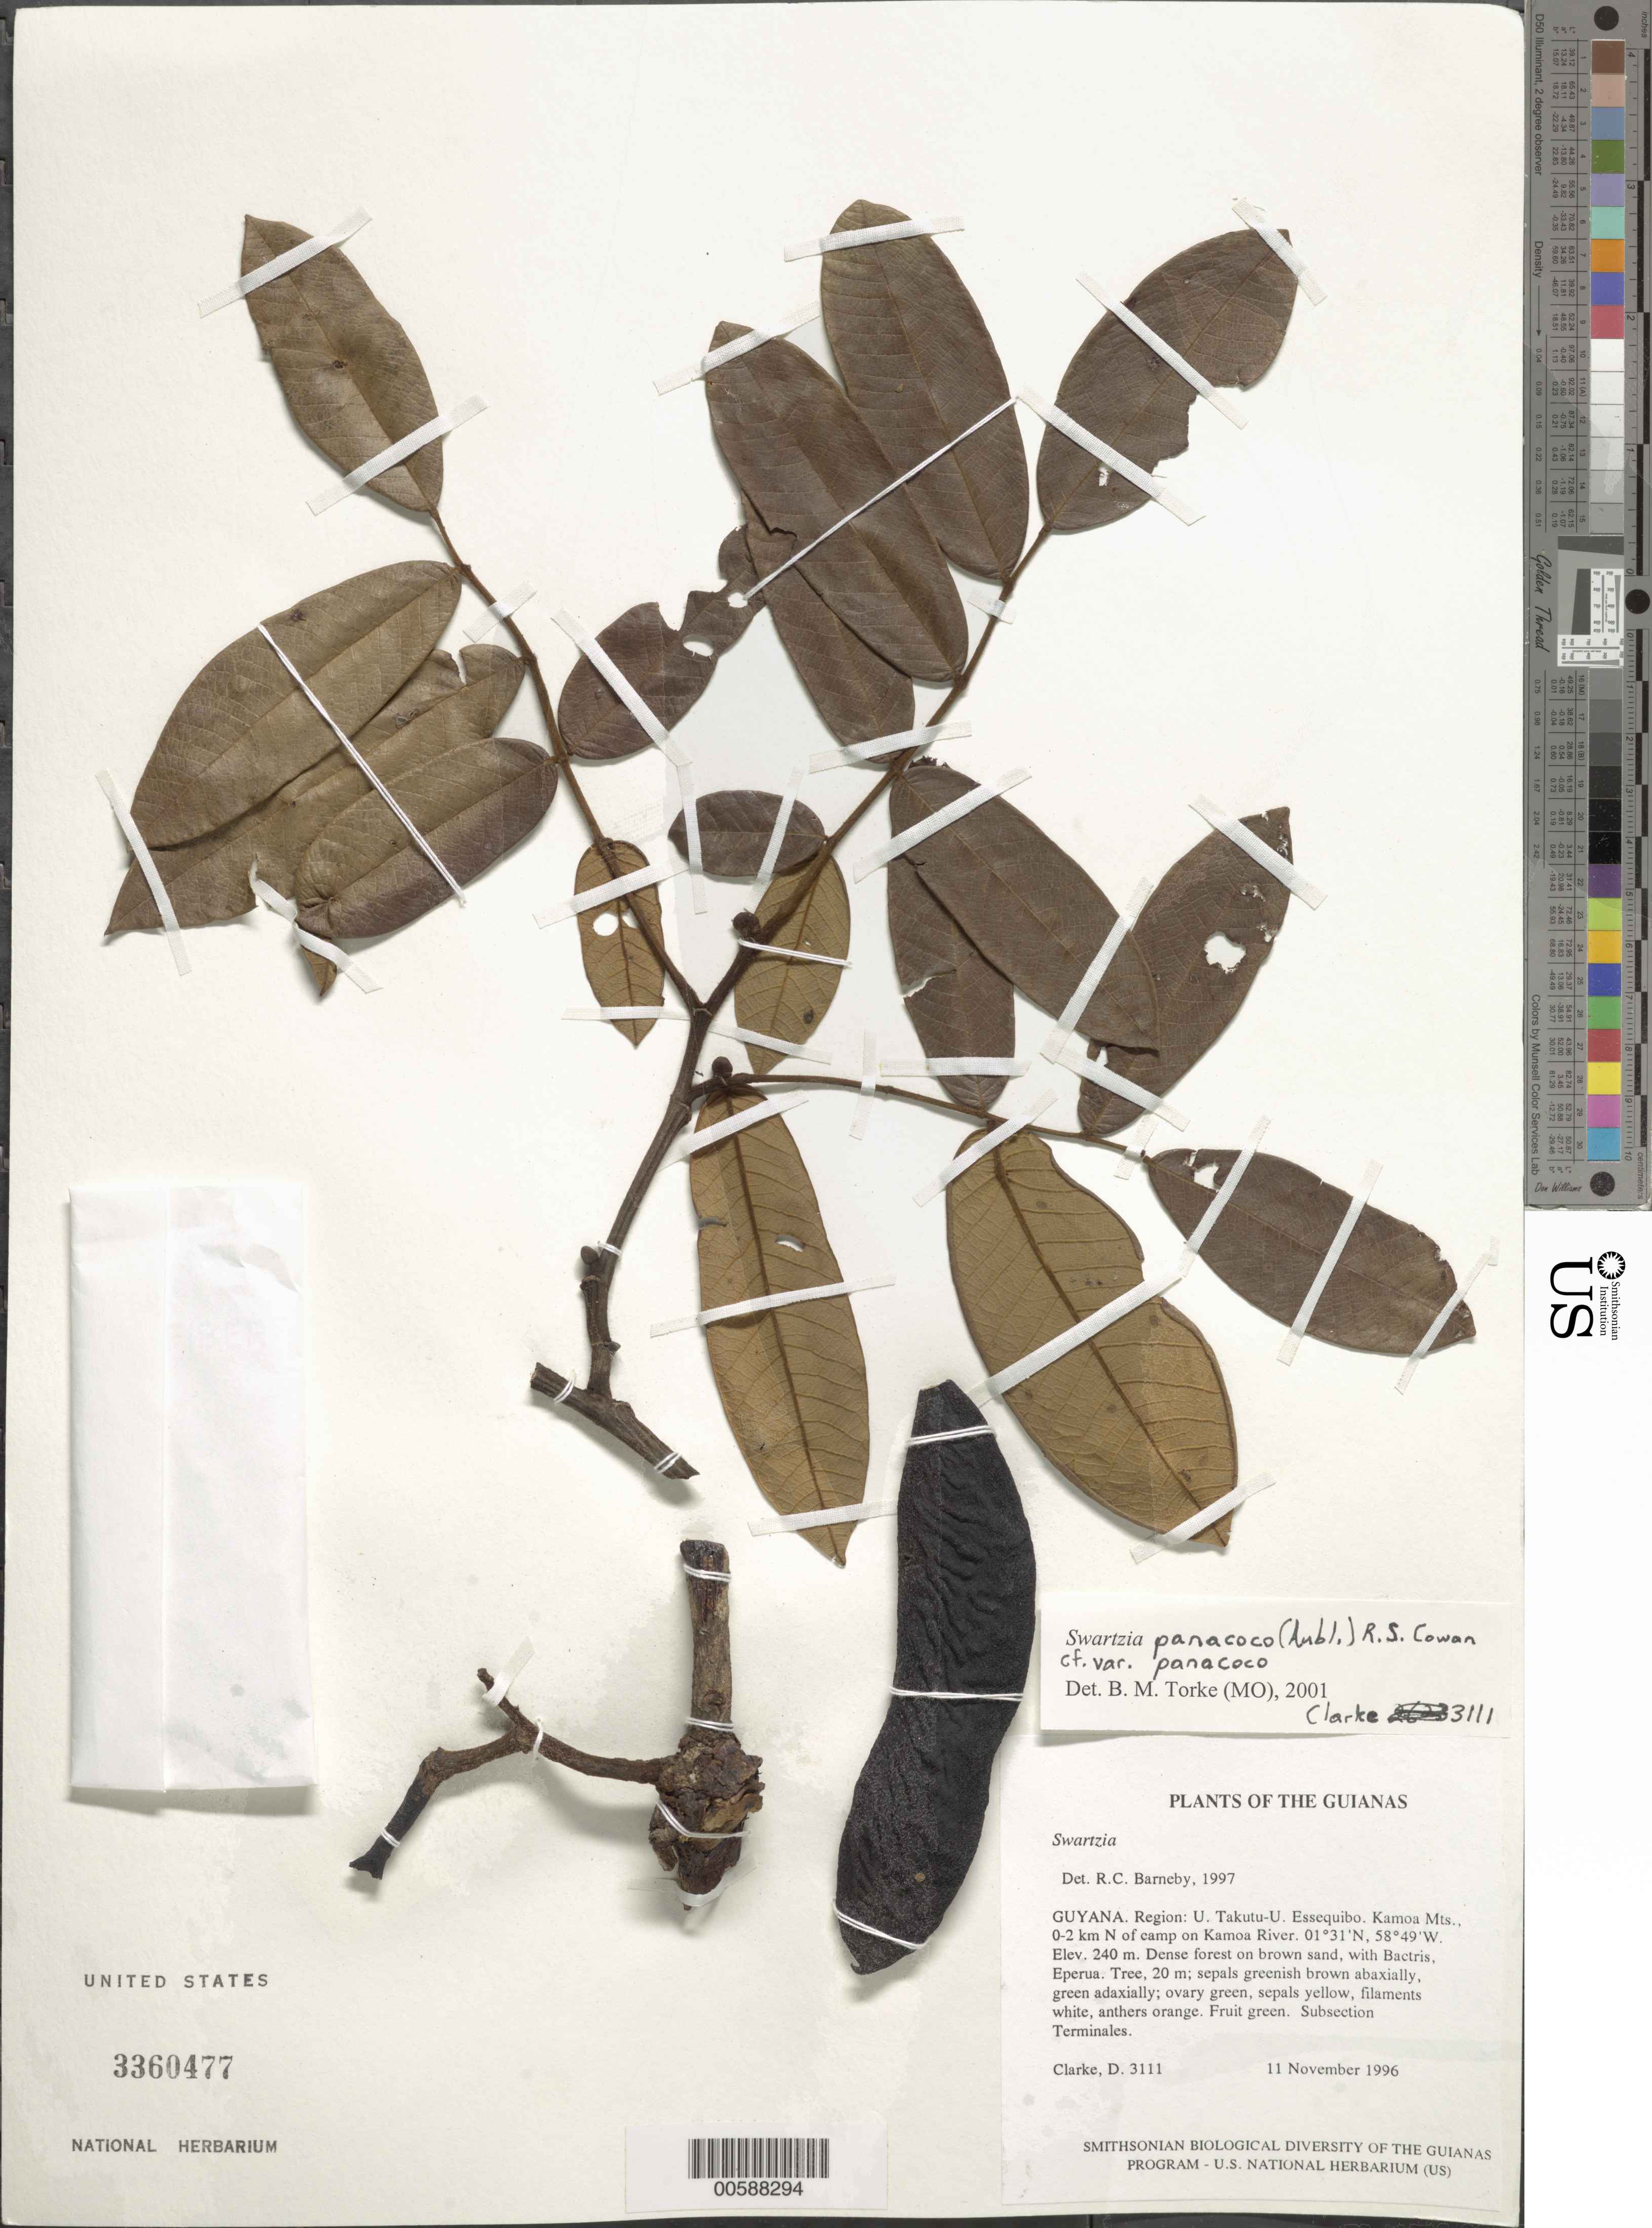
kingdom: Plantae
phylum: Tracheophyta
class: Magnoliopsida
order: Fabales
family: Fabaceae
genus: Swartzia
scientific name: Swartzia panacoco var. panacoco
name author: (Aubl.) R.S. Cowan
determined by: Torke, B. M., (MO)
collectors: H. D. Clarke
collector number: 3111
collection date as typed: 11 November 1996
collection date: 1996-11-11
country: Guyana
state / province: U. Takutu-U. Essequibo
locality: Kamoa Mts., 0-2 km N of camp on Kamoa River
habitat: Dense forest on brown sand, with Bactris, Eperua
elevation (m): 240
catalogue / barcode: US 3360477